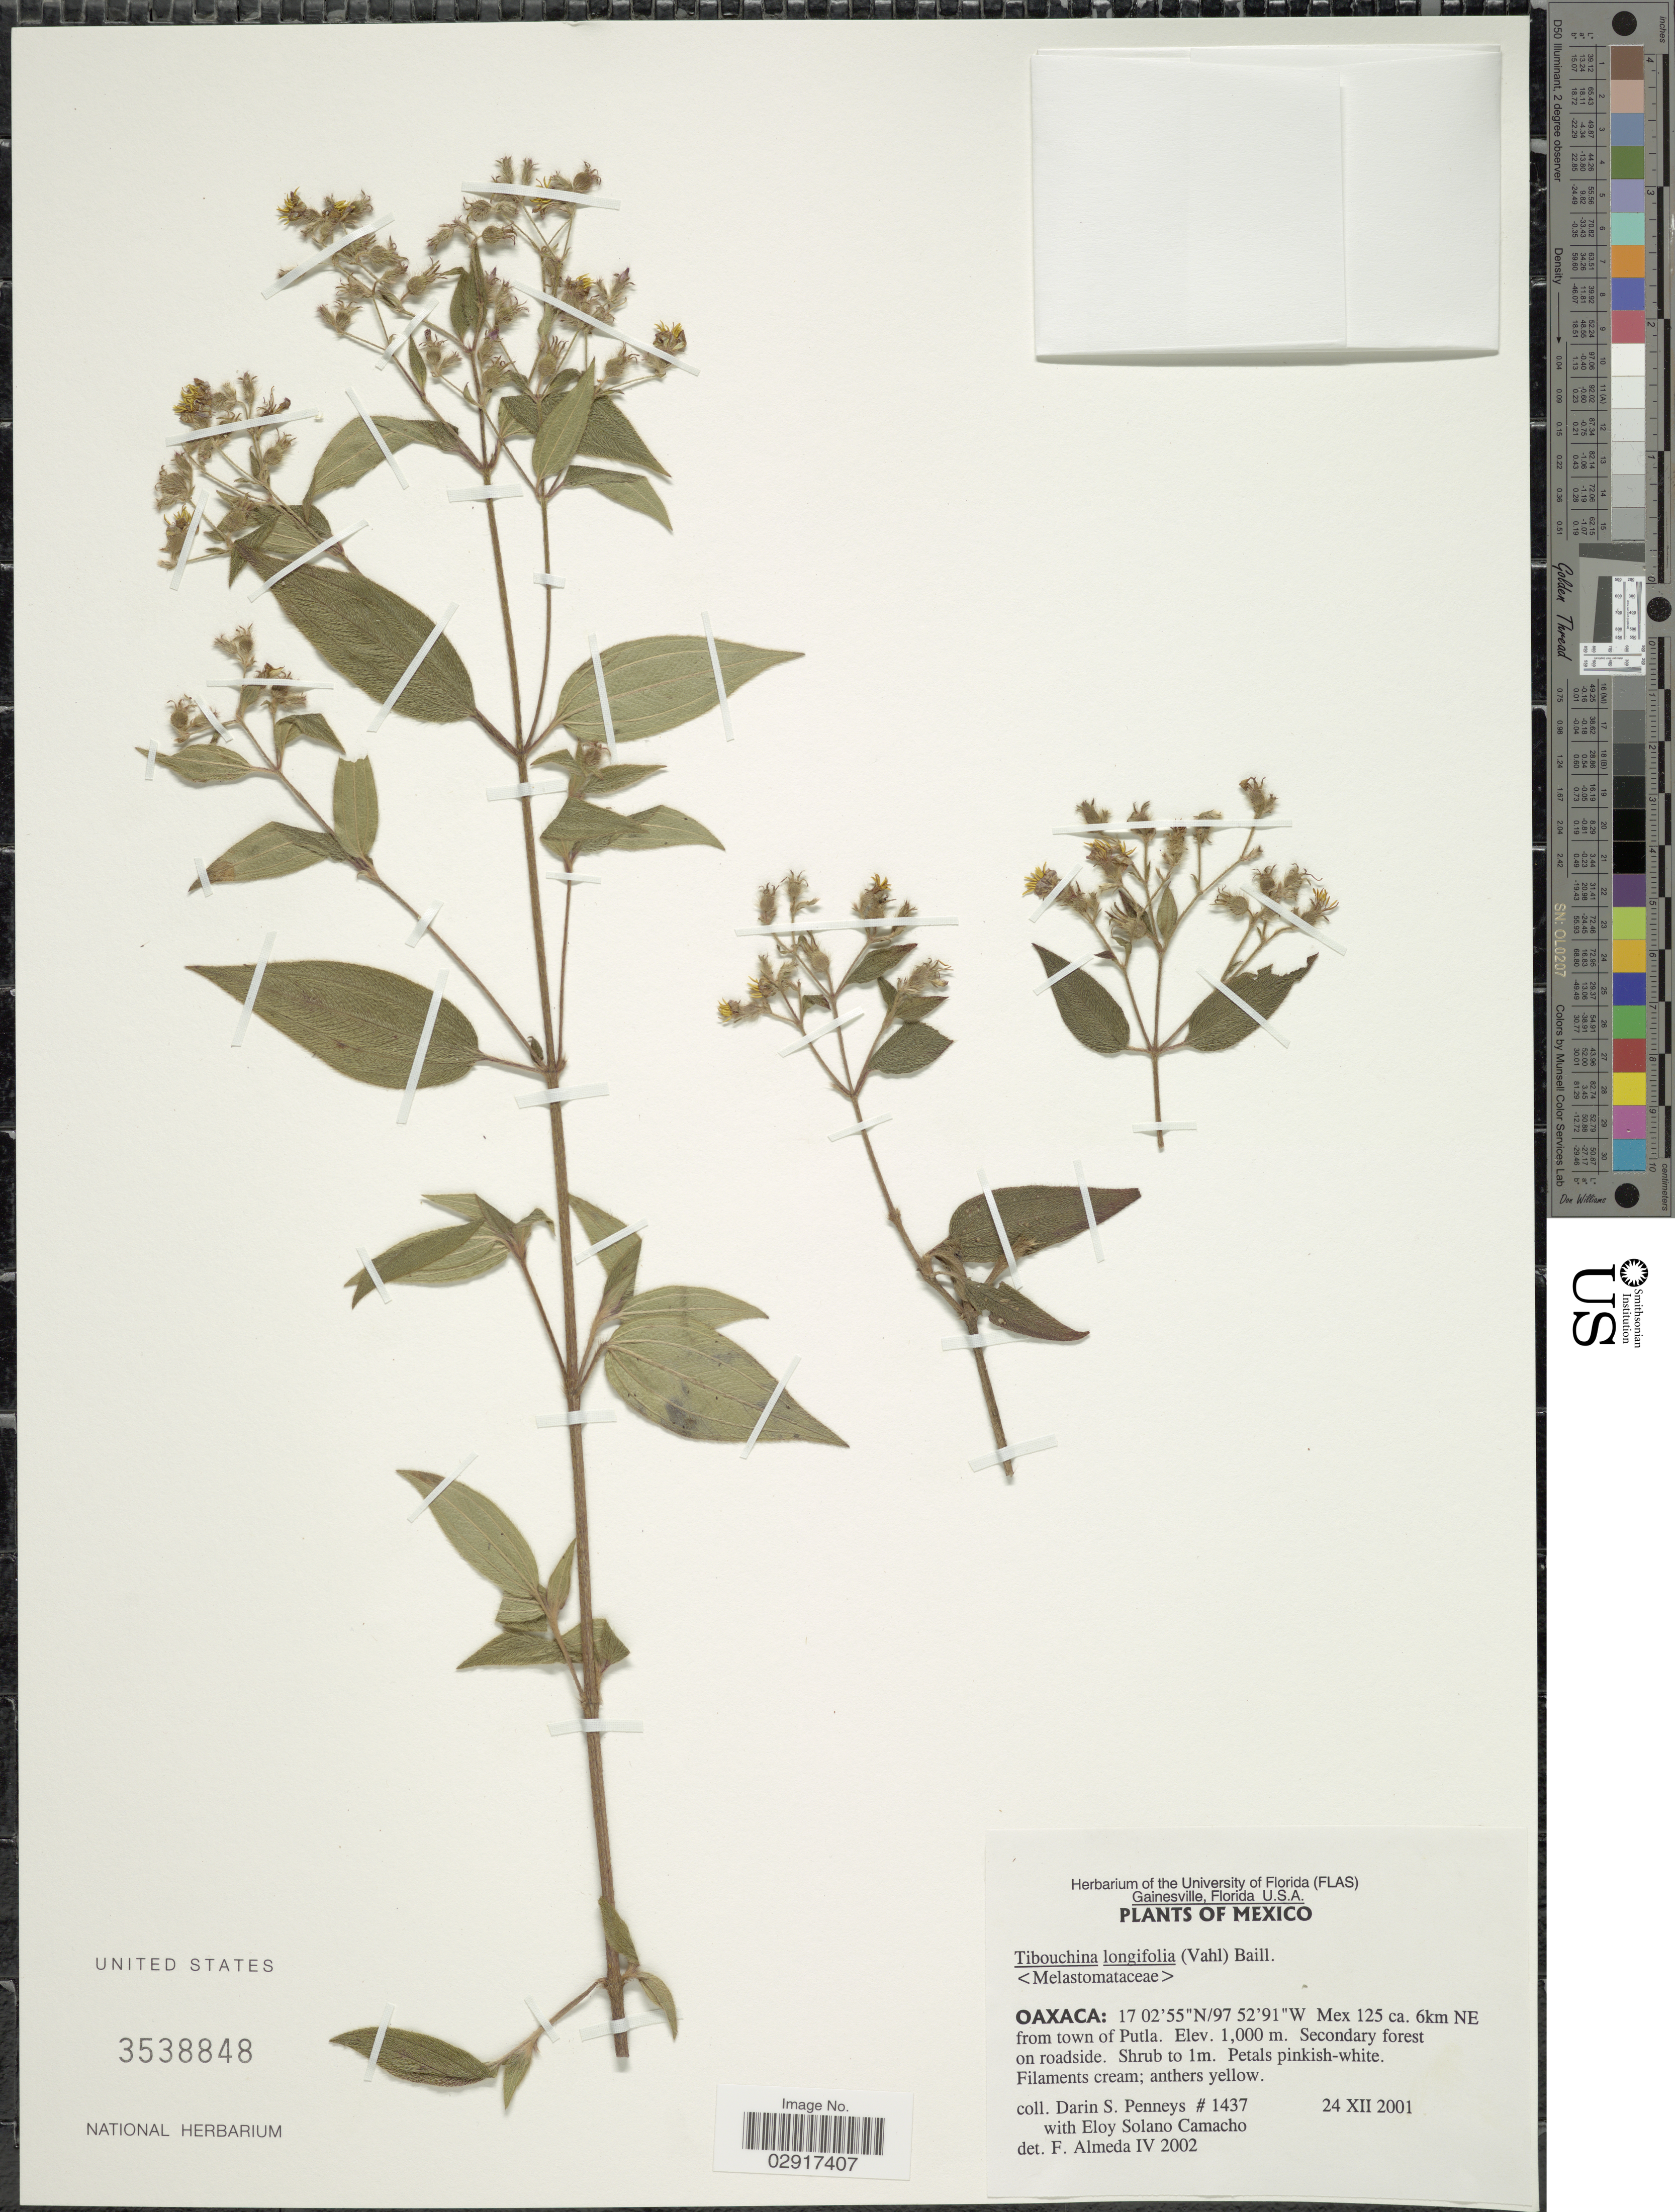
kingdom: Plantae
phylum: Tracheophyta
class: Magnoliopsida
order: Myrtales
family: Melastomataceae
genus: Chaetogastra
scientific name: Chaetogastra longifolia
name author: (Vahl) DC.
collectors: D. S. Penneys & E. Solano C.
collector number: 1437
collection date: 2001-12-24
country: Mexico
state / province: Oaxaca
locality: Mex 125 ca. 6km NE from town of Putla.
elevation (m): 1000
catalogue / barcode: US 3538848